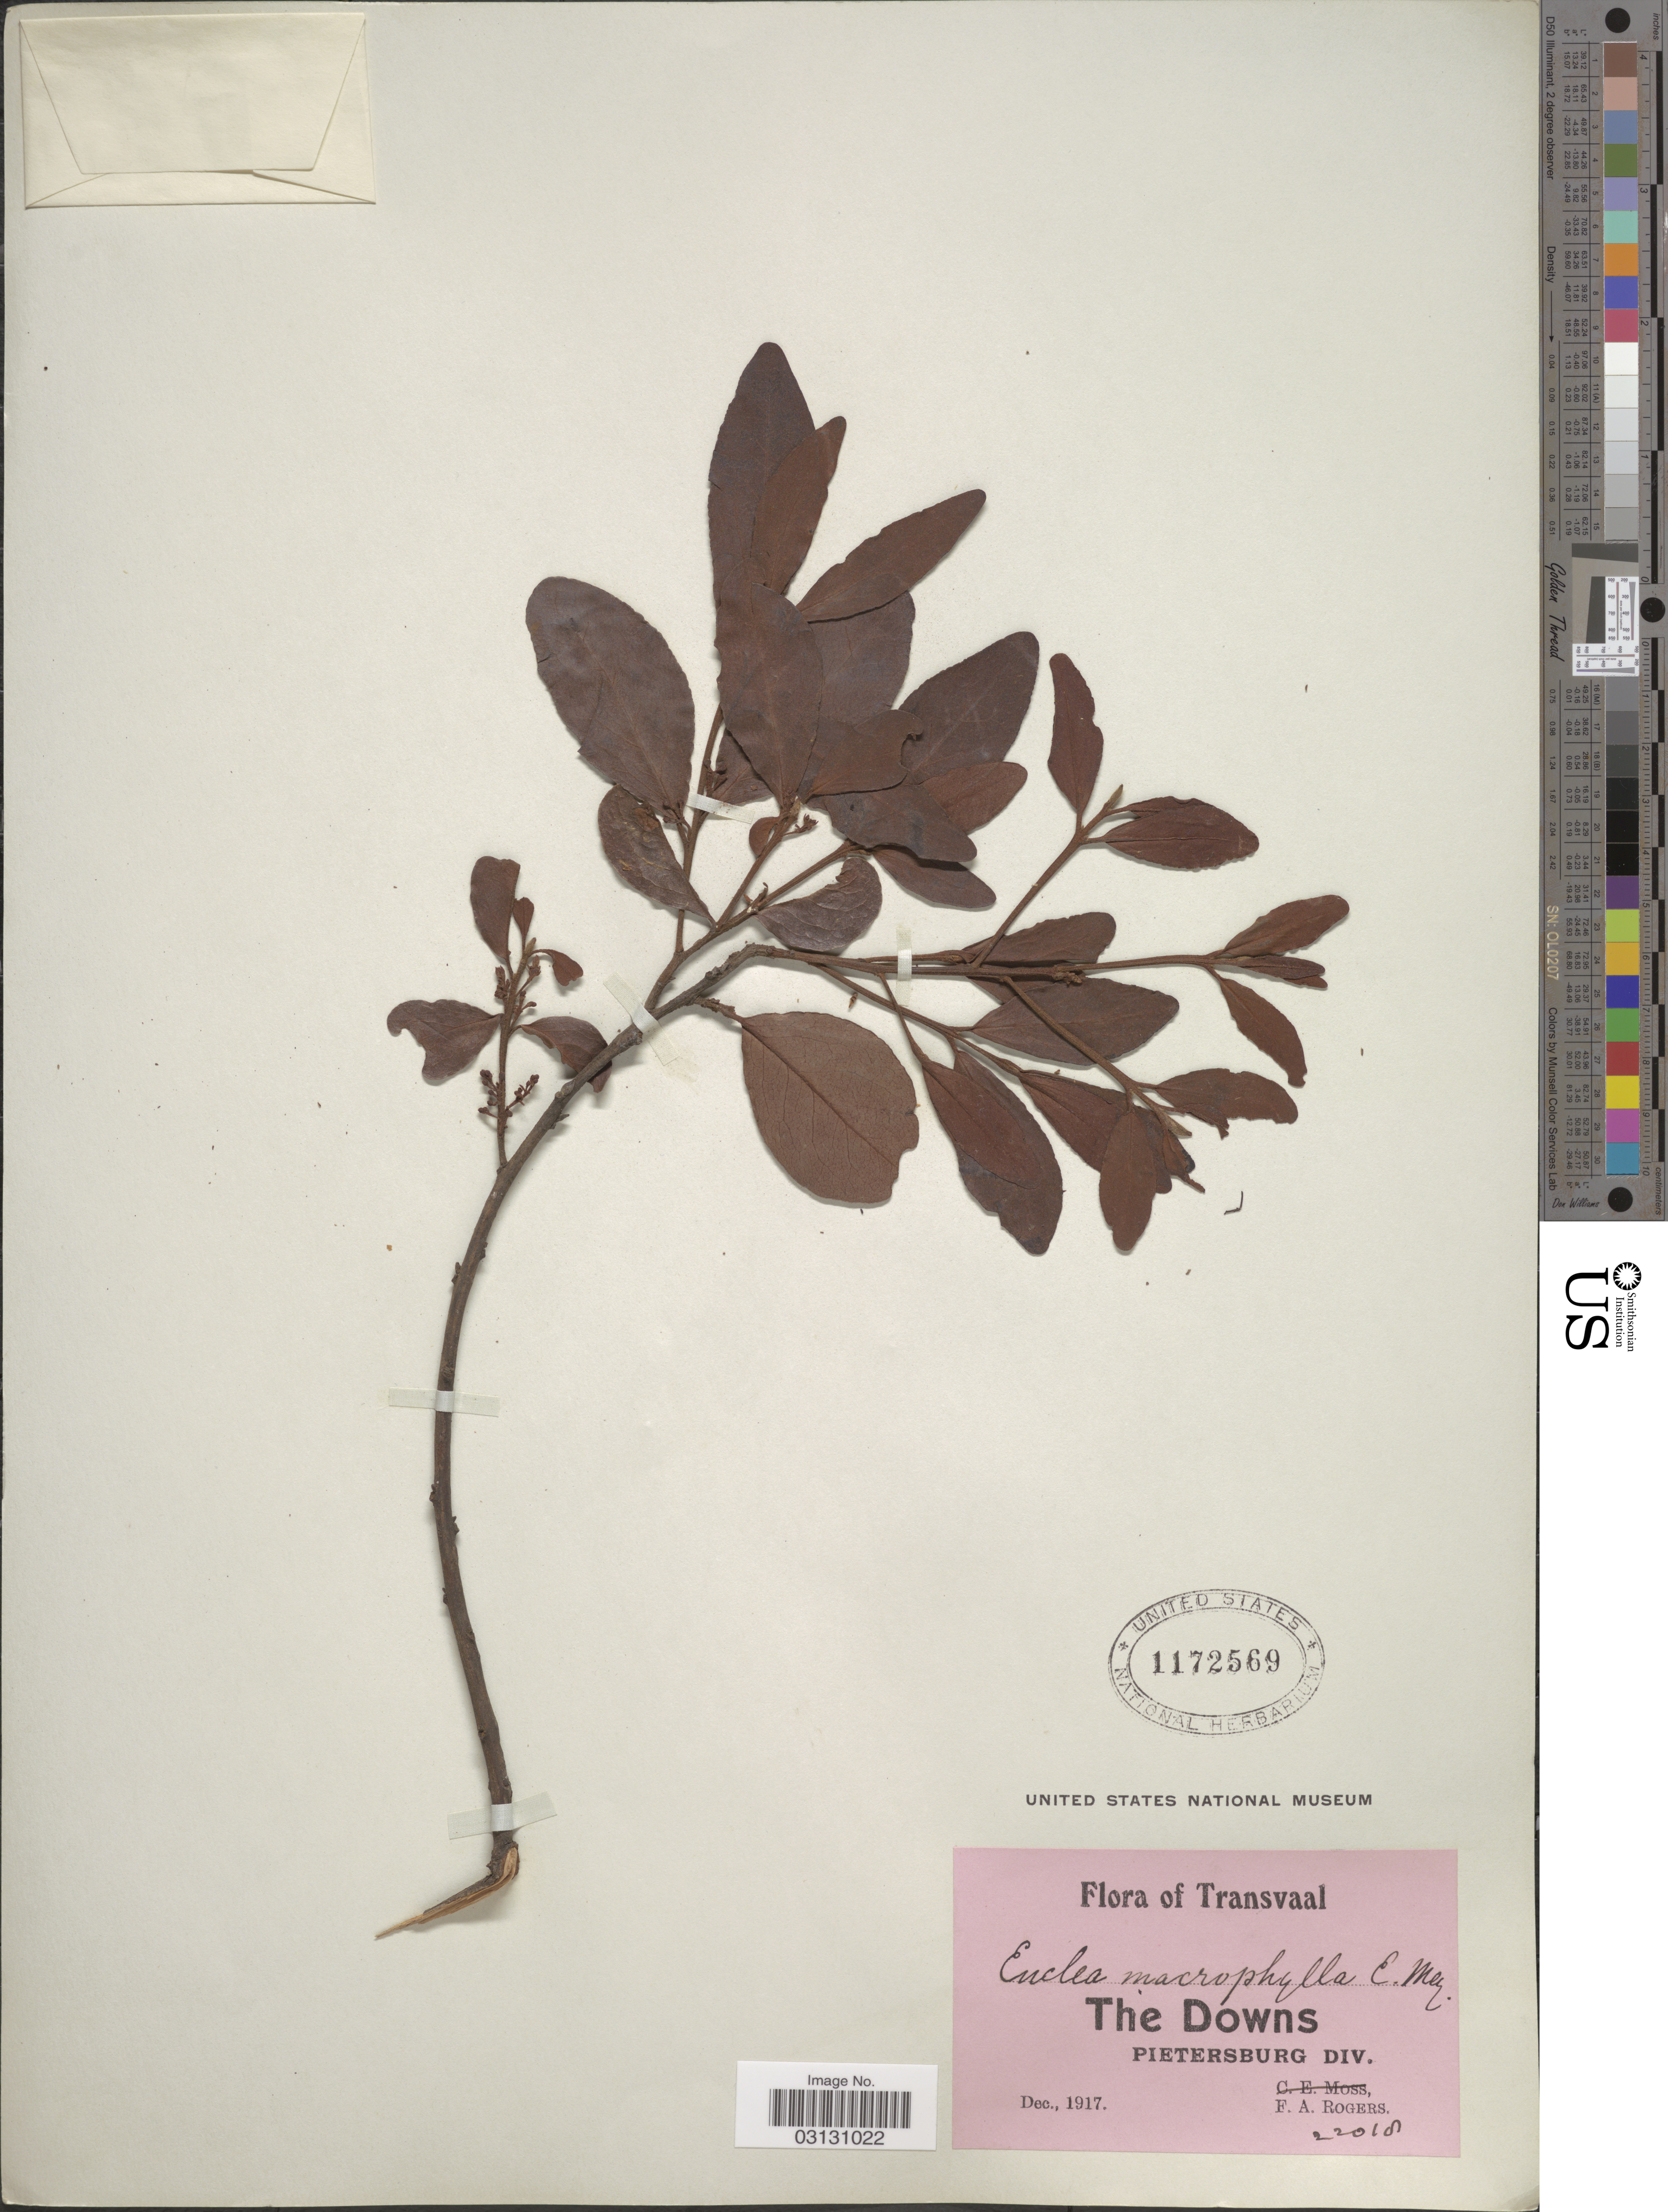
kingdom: Plantae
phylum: Tracheophyta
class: Magnoliopsida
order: Ericales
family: Ebenaceae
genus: Euclea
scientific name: Euclea macrophylla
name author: E. Mey. ex A. DC.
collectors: F. A. Rogers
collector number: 22018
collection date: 1917-12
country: South Africa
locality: Transvaal. The Downs. Pietersburg Div.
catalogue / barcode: US 1172569